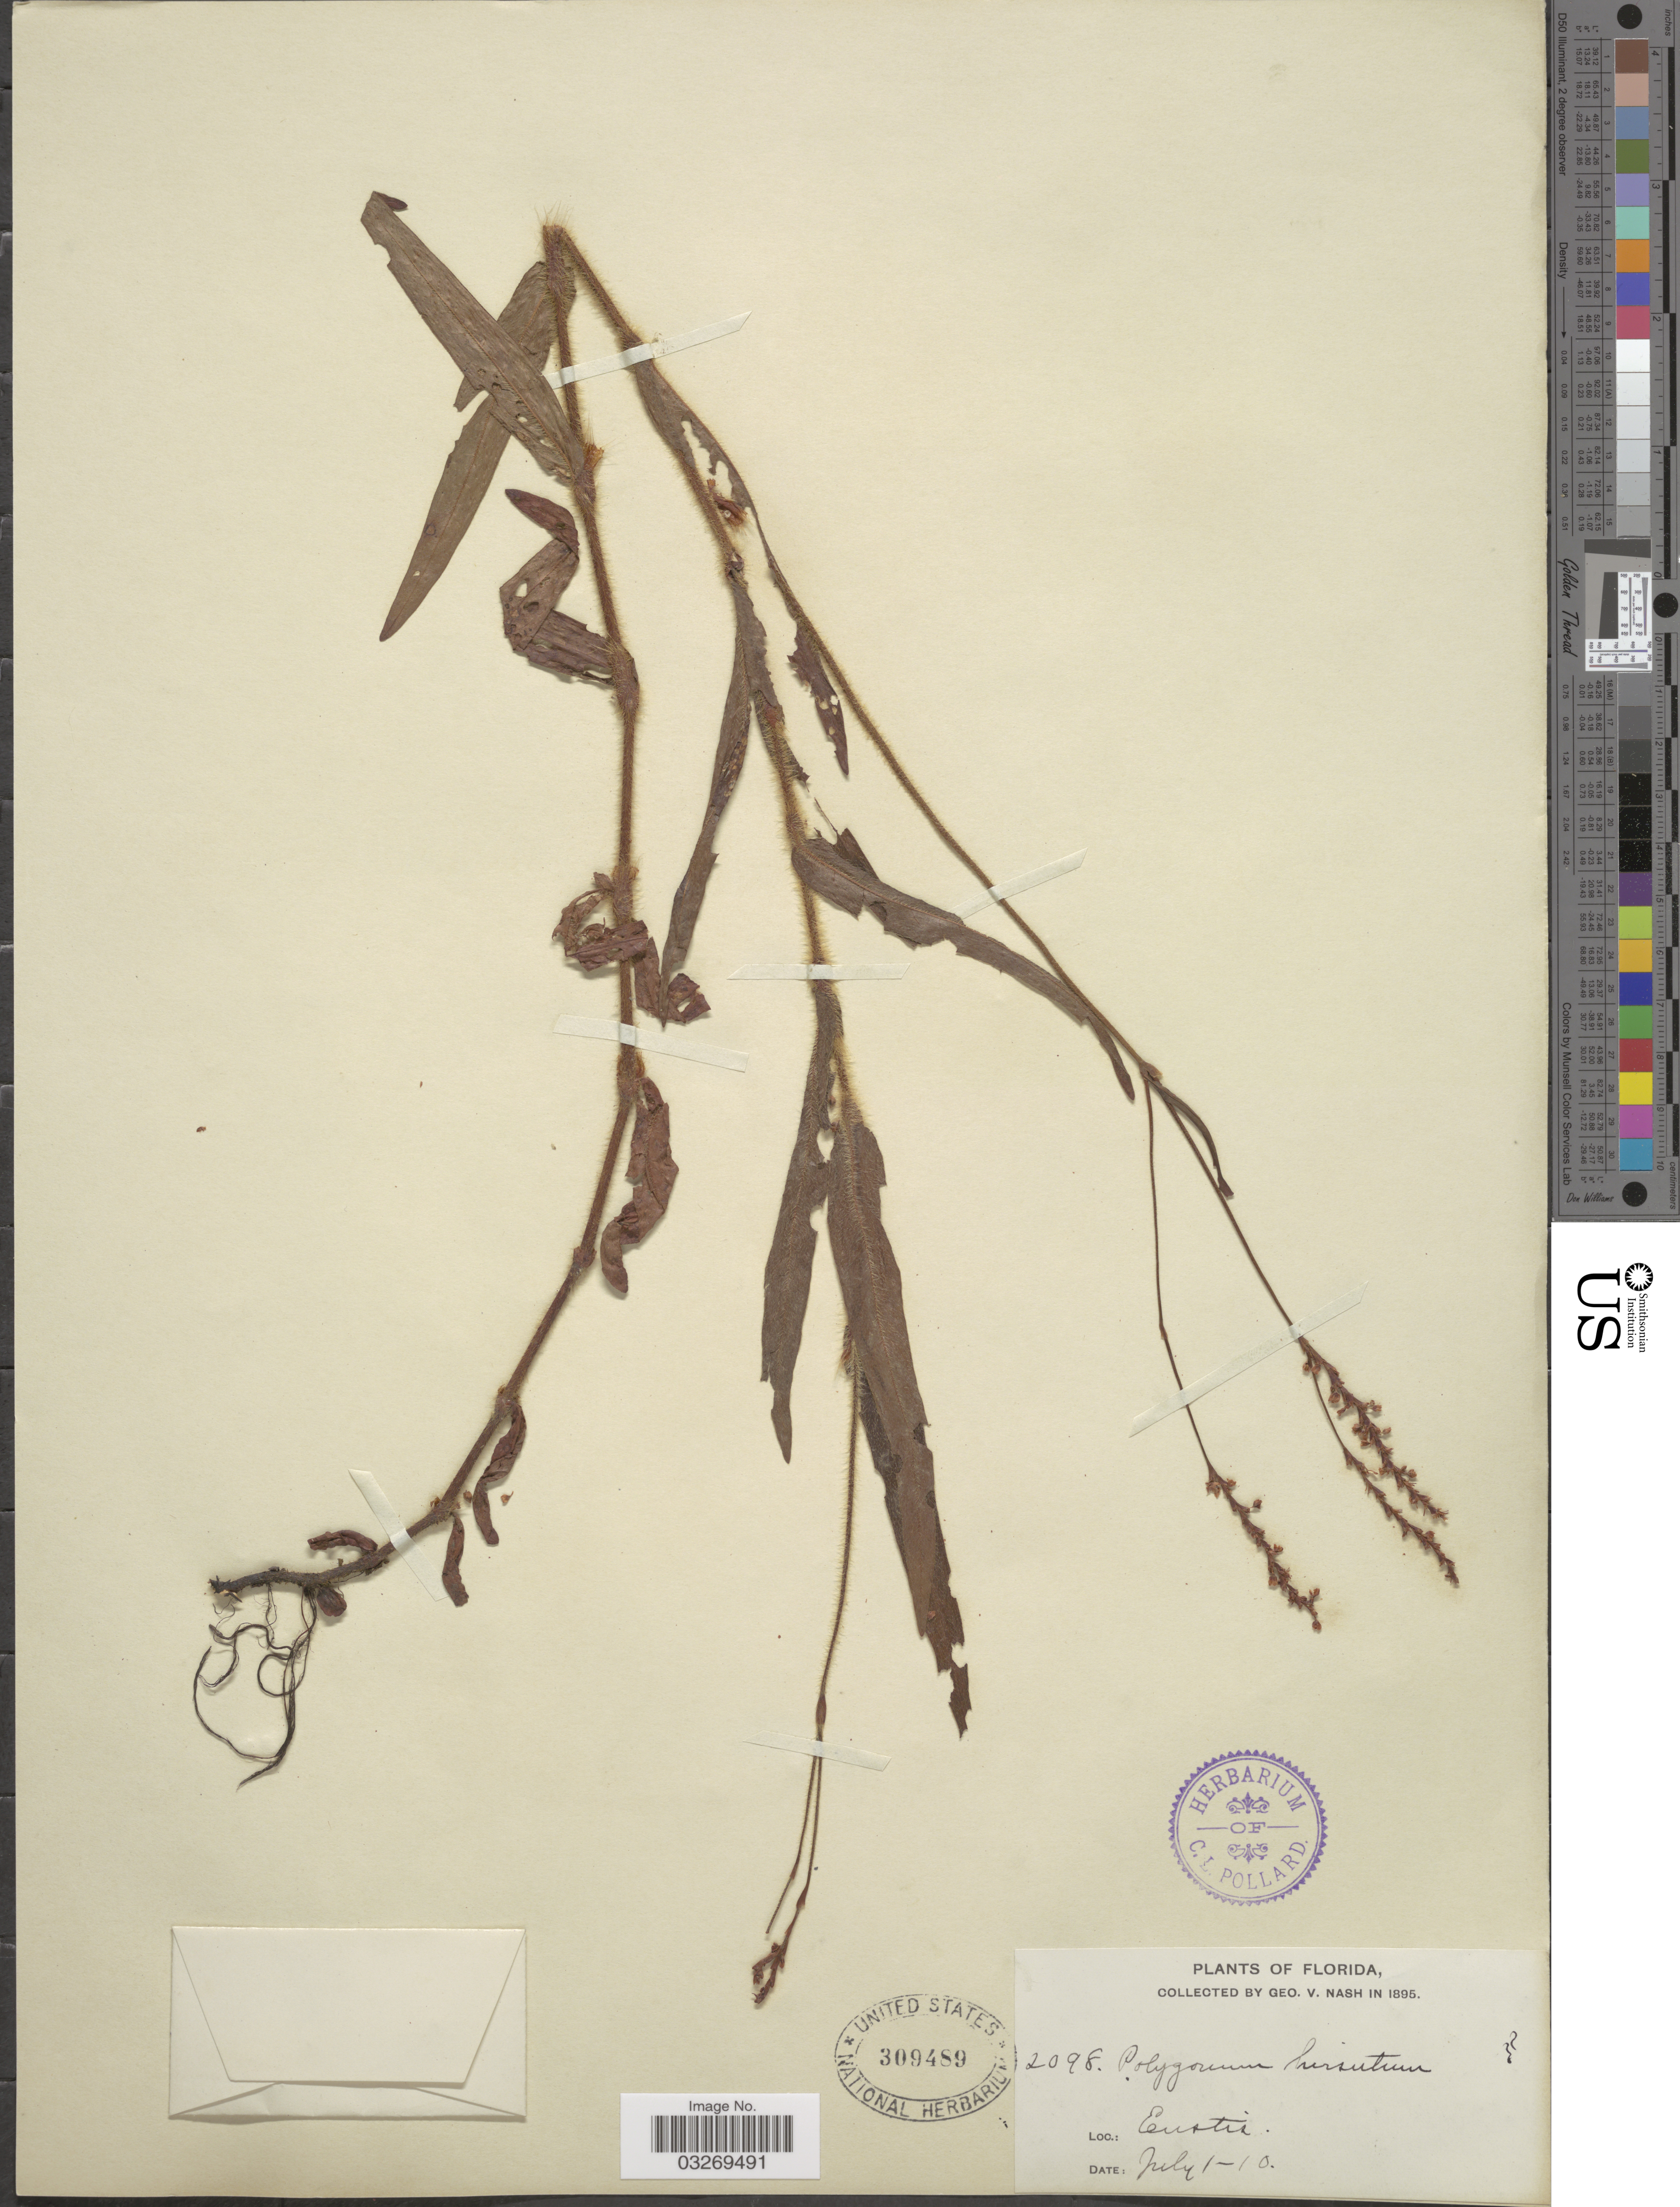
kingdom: Plantae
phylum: Tracheophyta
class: Magnoliopsida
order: Caryophyllales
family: Polygonaceae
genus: Persicaria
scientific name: Persicaria hirsuta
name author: (Walter) Small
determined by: Atha, D. E.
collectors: G. V. Nash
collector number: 2098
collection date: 1895-07-01/1895-07-10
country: United States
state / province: Florida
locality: Eustis.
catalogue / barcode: US 309489